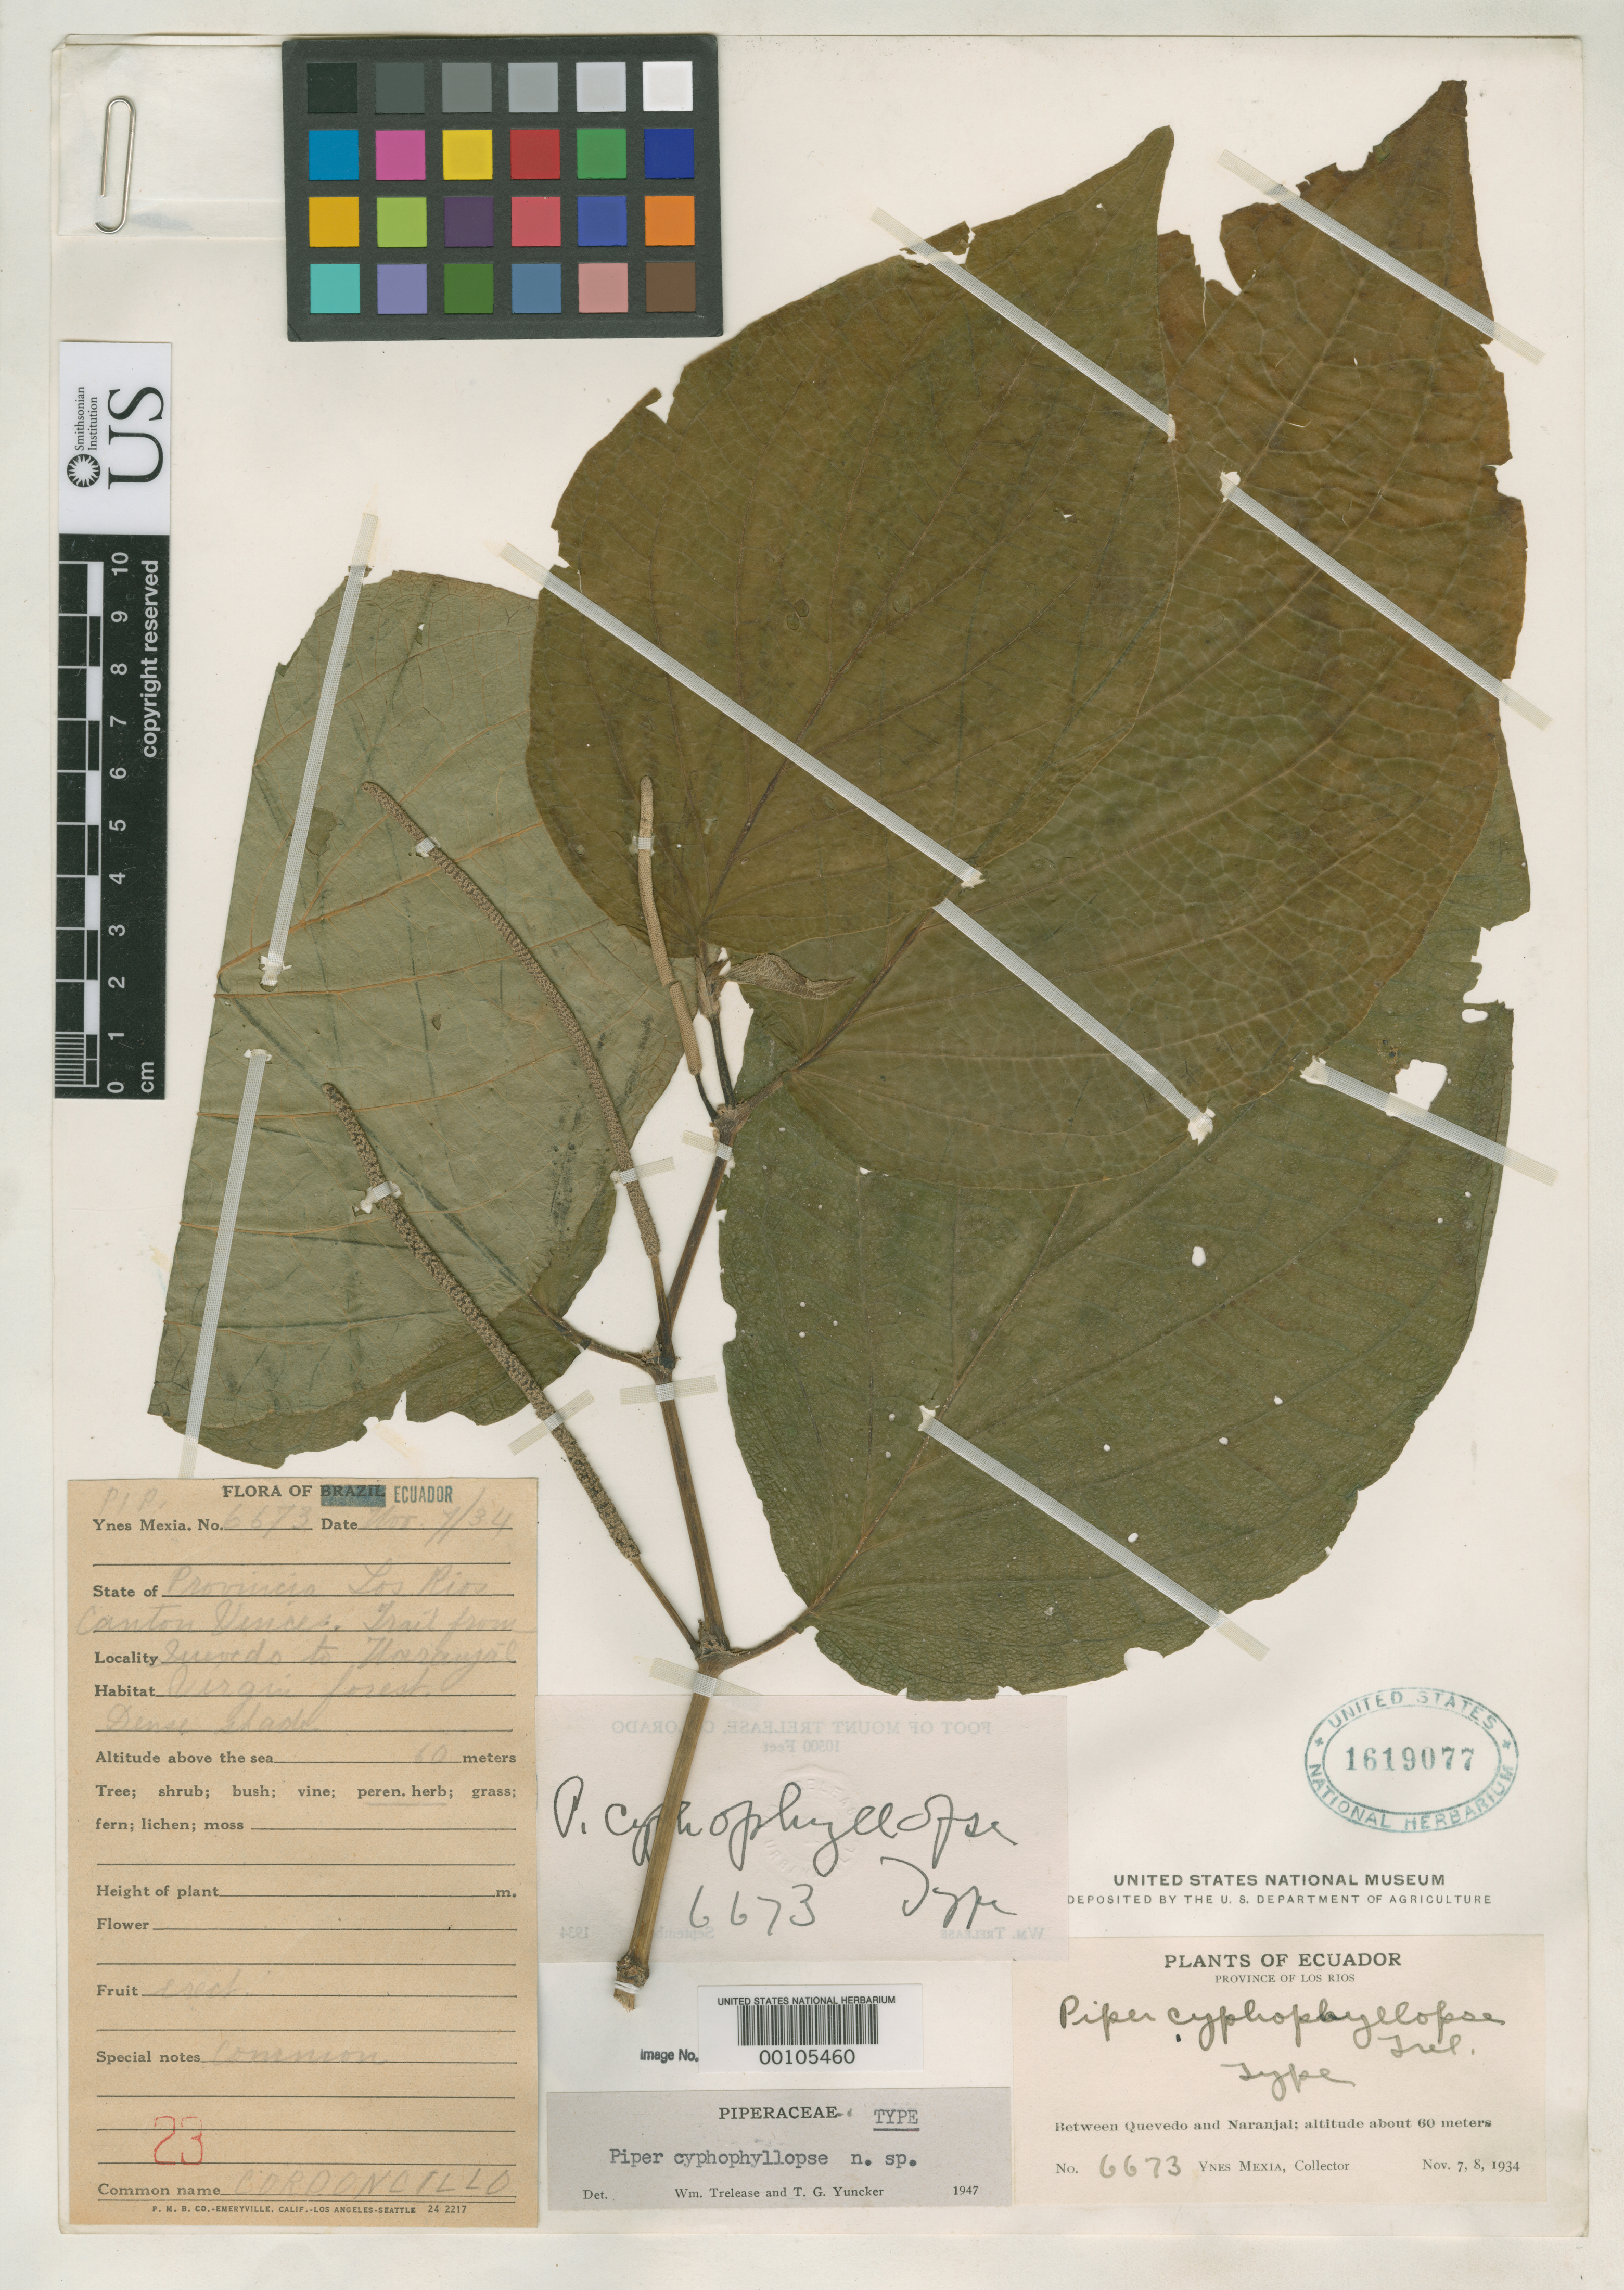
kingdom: Plantae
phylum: Tracheophyta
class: Magnoliopsida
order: Piperales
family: Piperaceae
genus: Piper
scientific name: Piper cyphophyllopse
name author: Trel. & Yunck.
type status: Holotype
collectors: Y. Mexia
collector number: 6673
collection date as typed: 07 Nov 1934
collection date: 1934-11-07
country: Ecuador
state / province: Los Ríos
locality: Canton Vinces, between Quevedo and Naranjal.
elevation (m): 60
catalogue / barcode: US 1619077